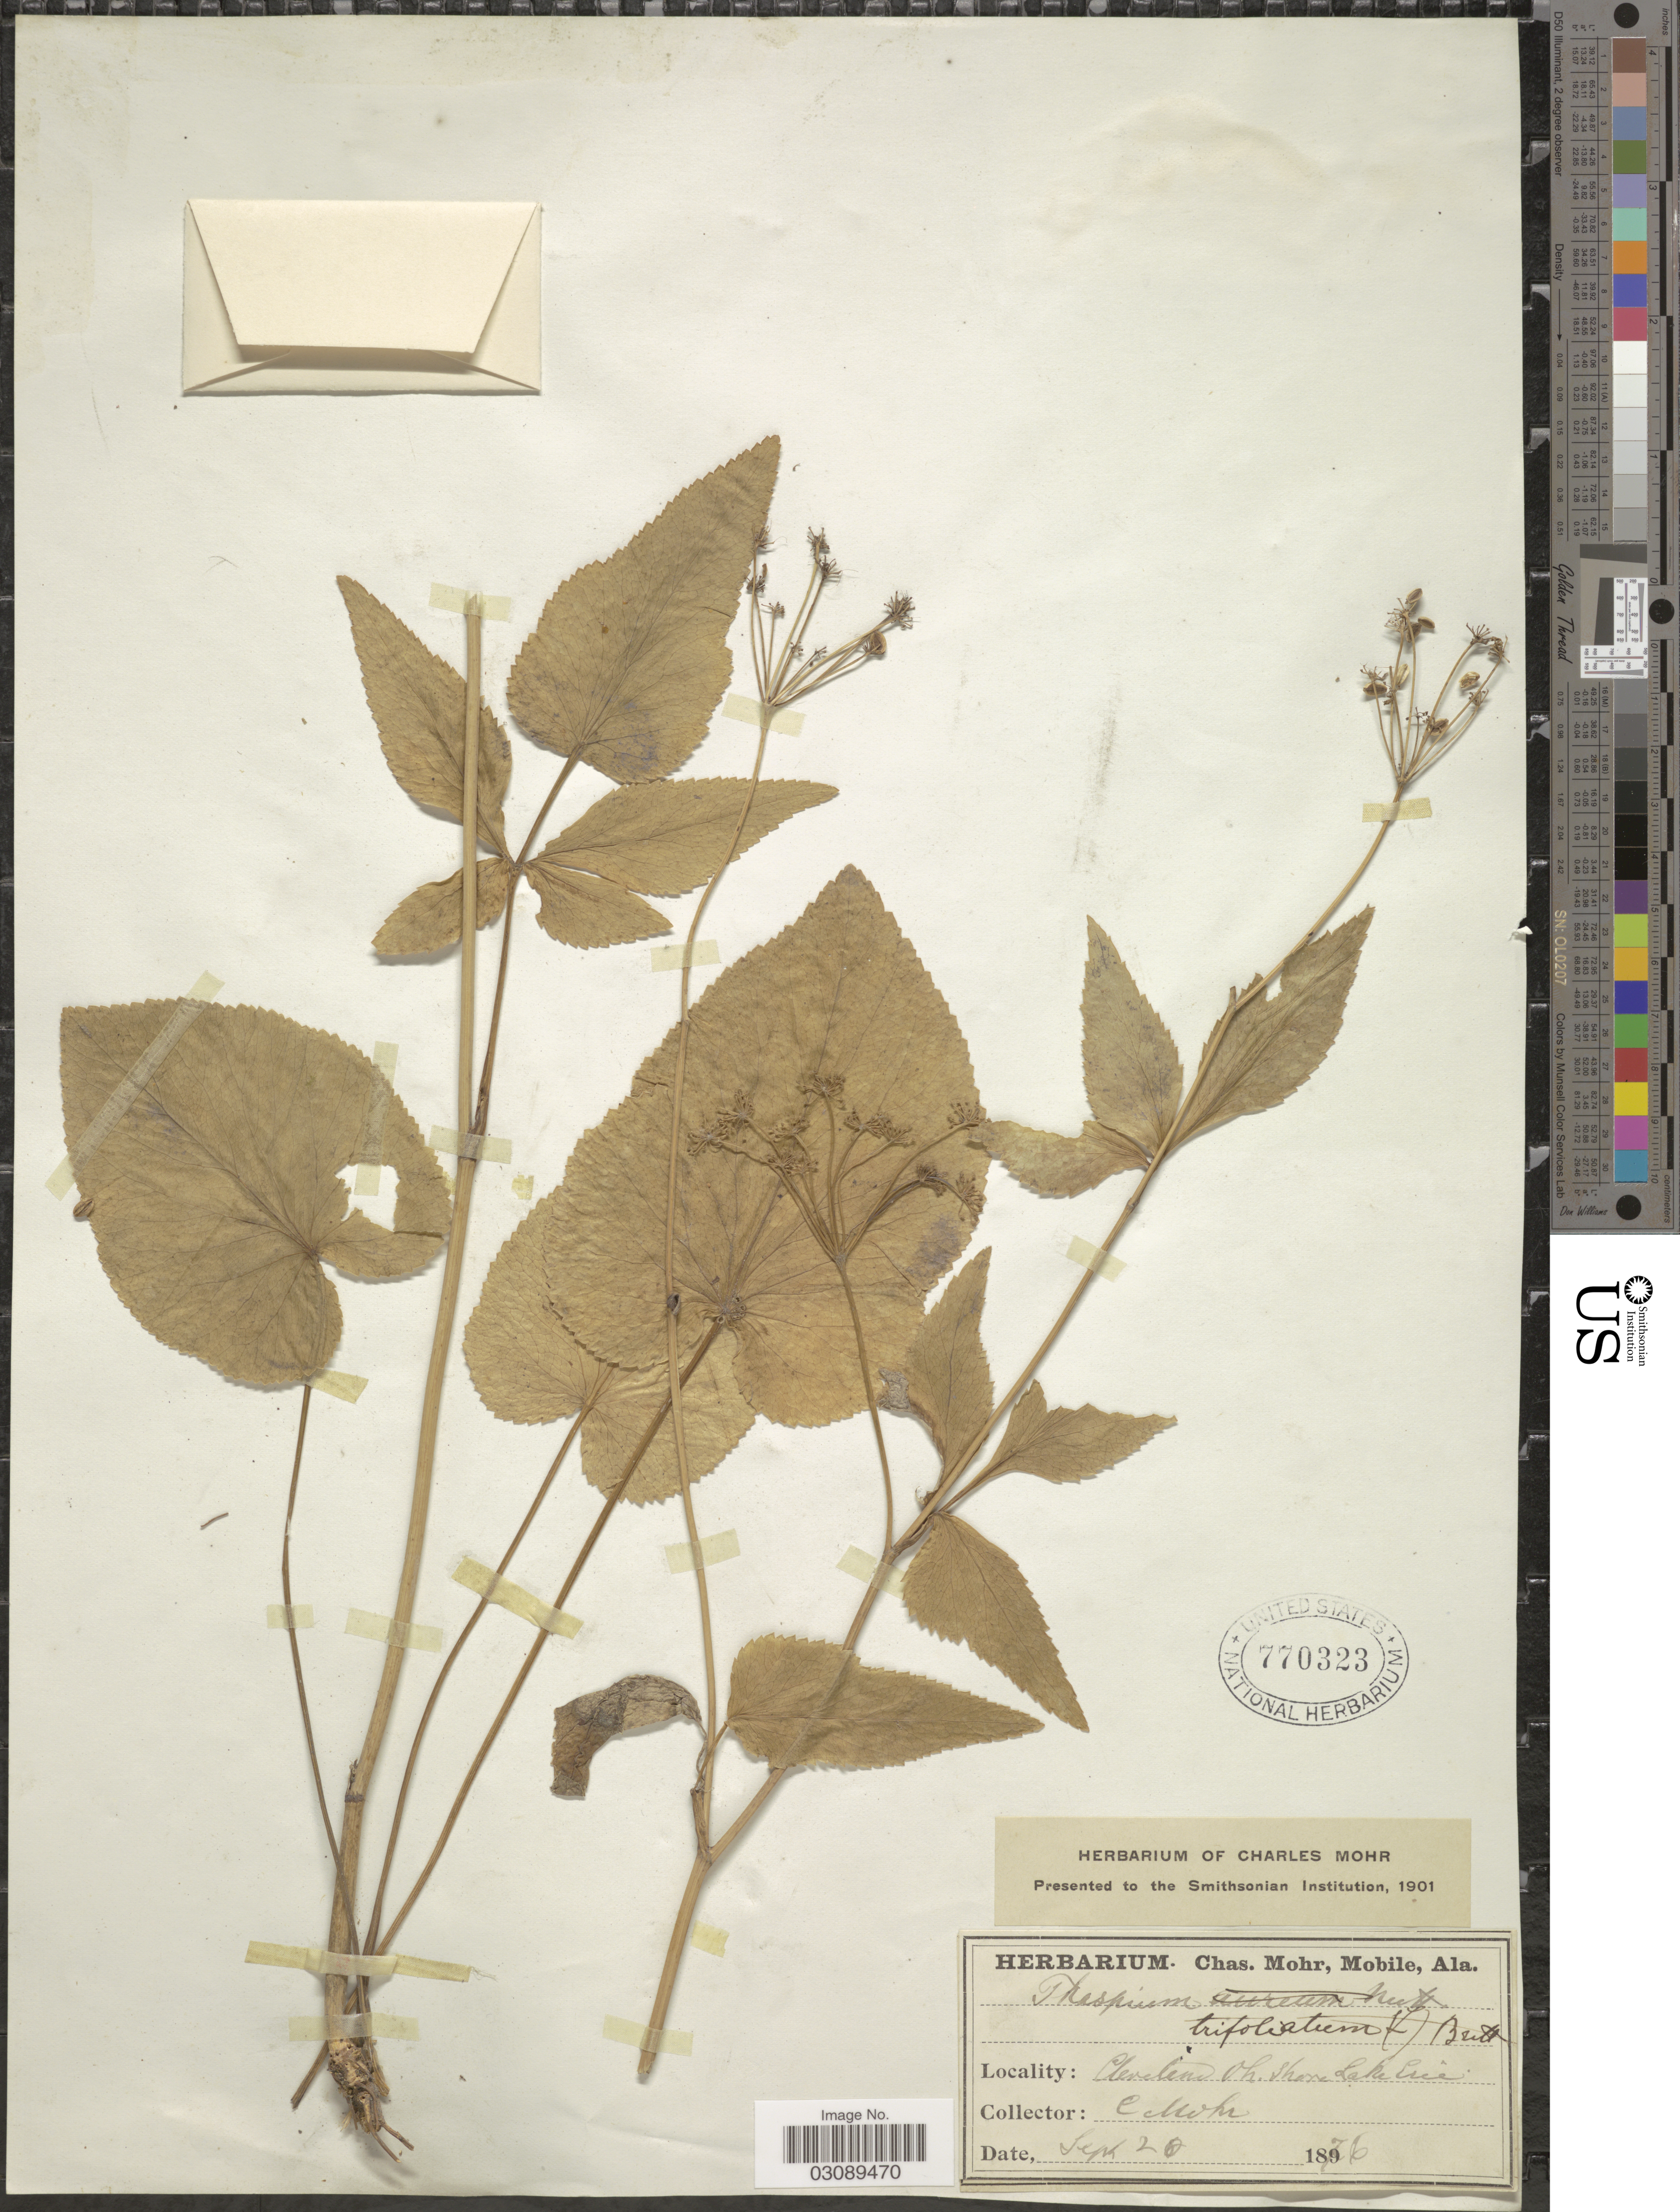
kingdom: Plantae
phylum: Tracheophyta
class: Magnoliopsida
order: Apiales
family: Apiaceae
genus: Thaspium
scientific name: Thaspium aureum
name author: (L.) Nutt.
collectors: Mohr, C. T. (herbarium)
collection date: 1876-09-20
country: United States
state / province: Ohio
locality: Cleveland Oh. shore Lake Erie.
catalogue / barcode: US 770323